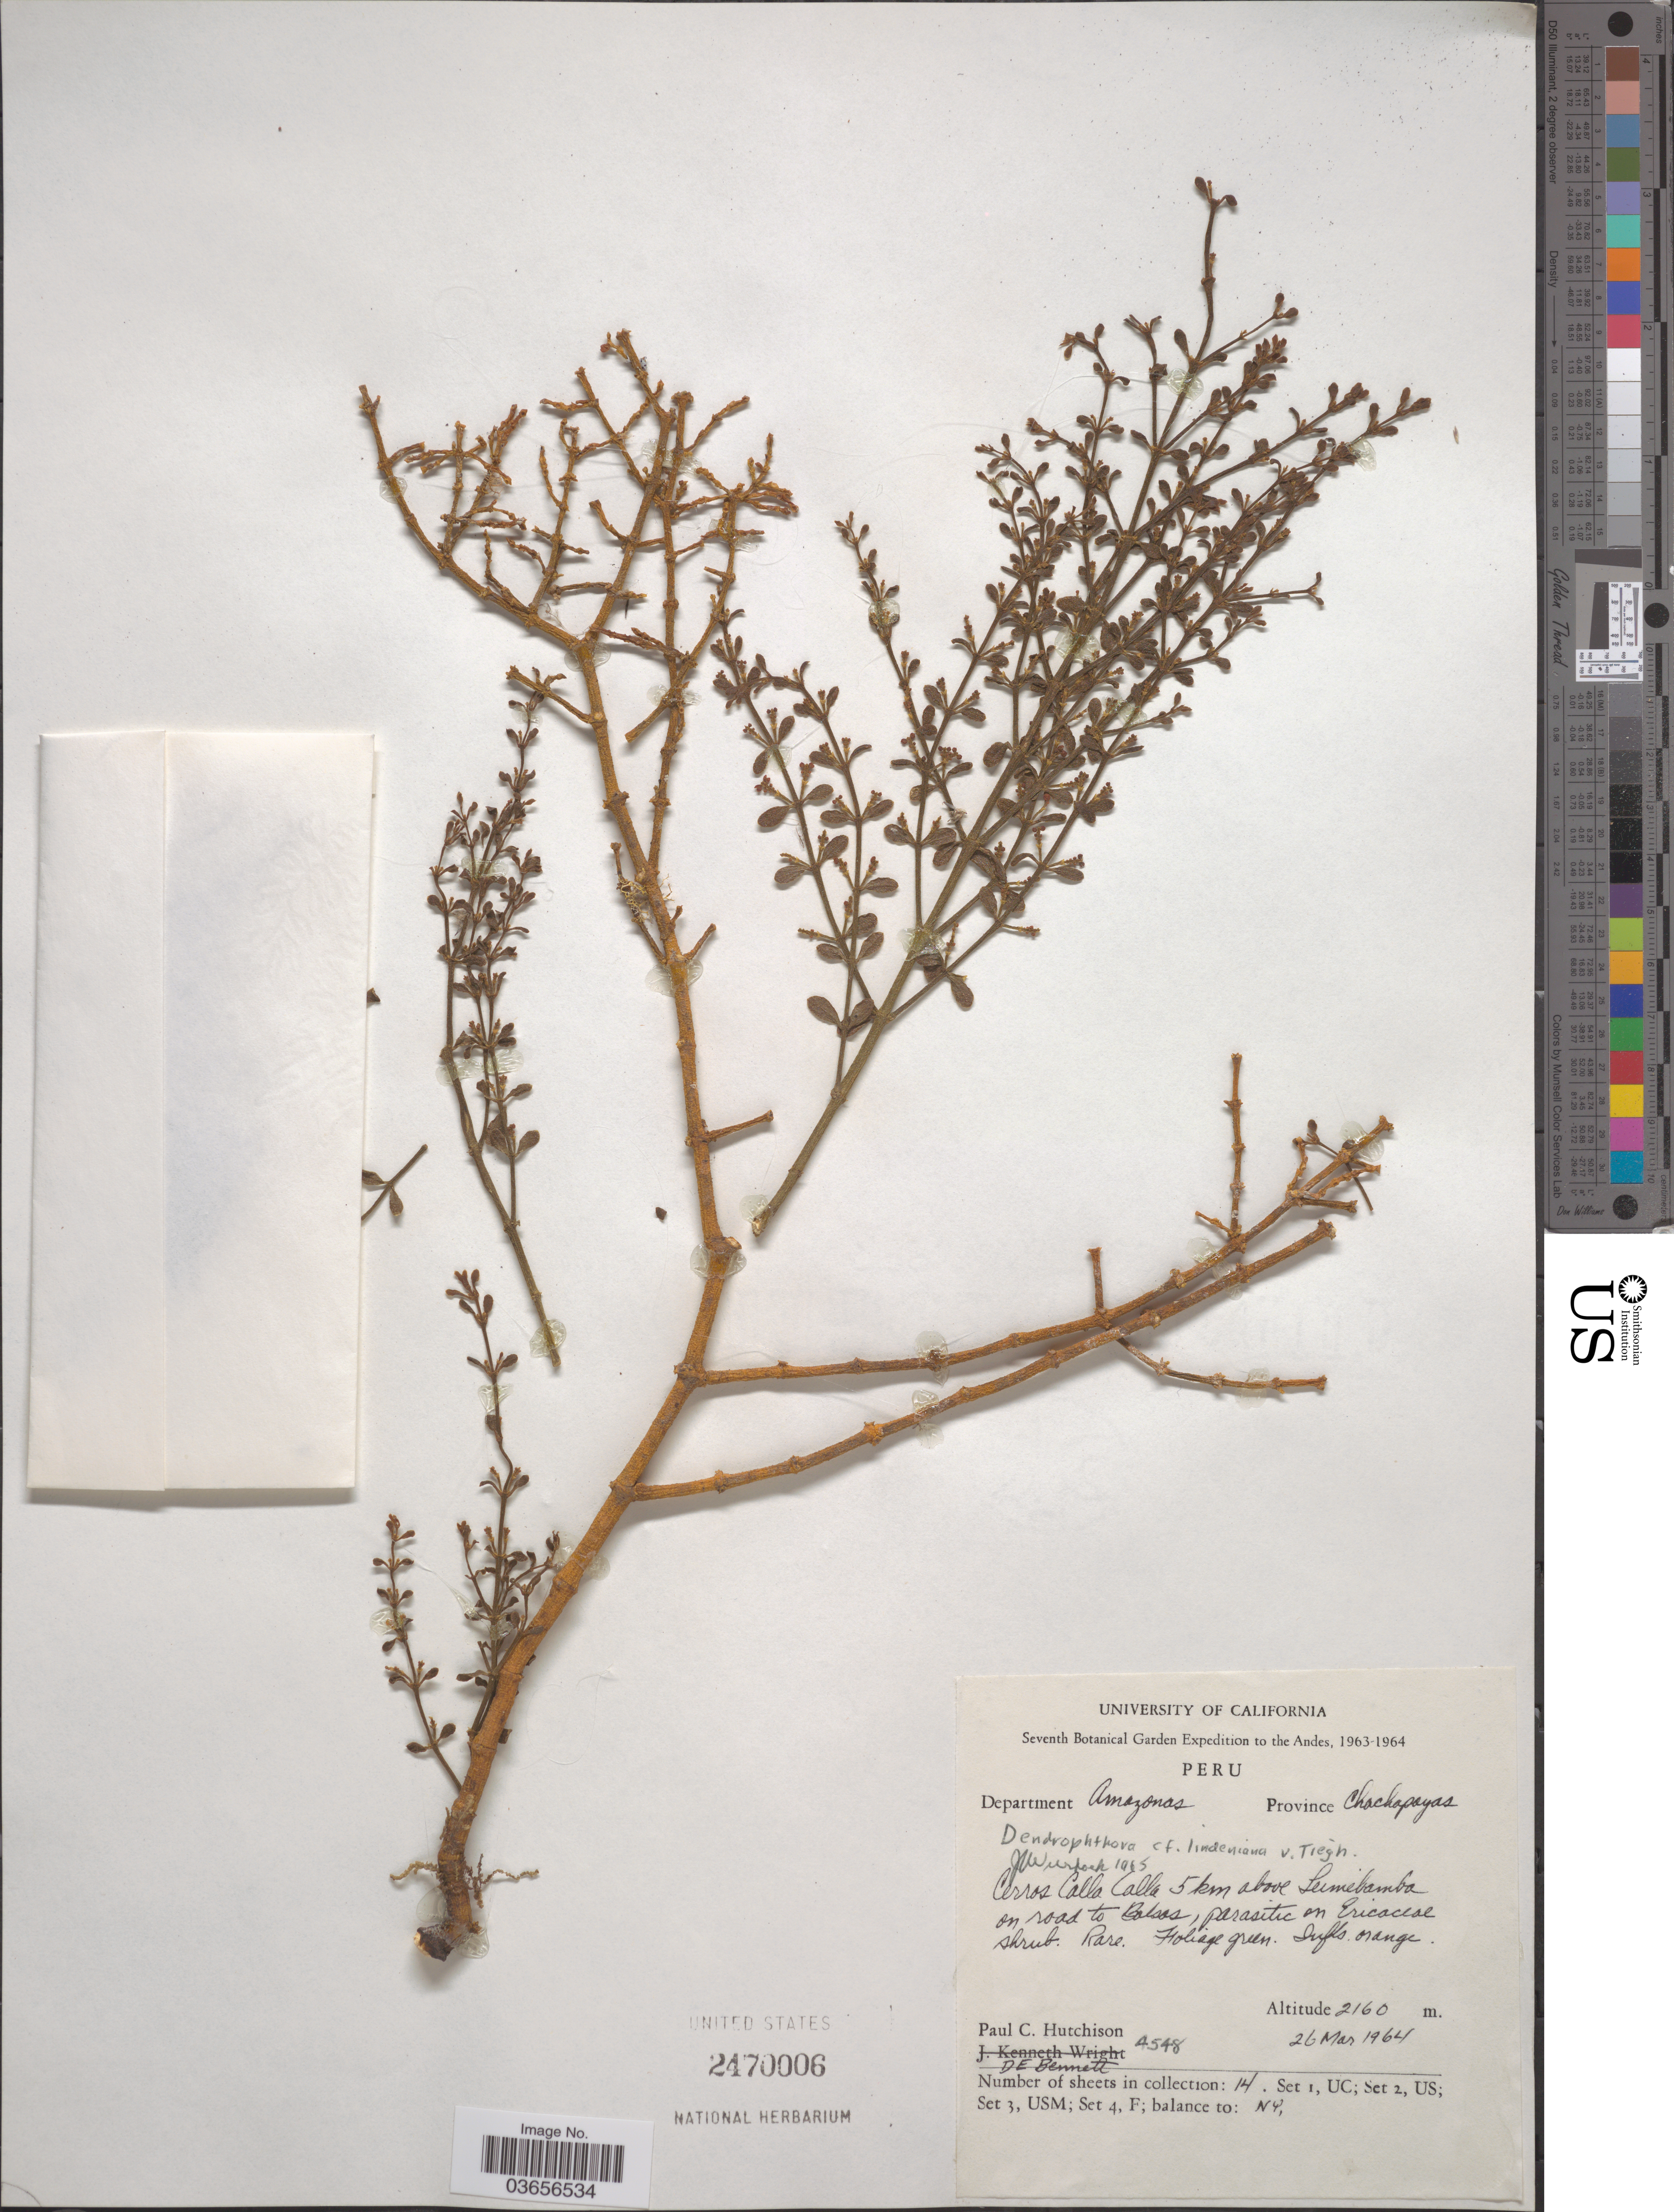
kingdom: Plantae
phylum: Tracheophyta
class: Magnoliopsida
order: Santalales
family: Viscaceae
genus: Dendrophthora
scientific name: Dendrophthora lindeniana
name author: Tiegh.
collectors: P. C. Hutchison & D. E. Bennett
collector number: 4548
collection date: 1964-03-26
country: Peru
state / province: Amazonas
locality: Andes. Department Amazonas, Province Chachapoyas. Cerros Calla Calla 5 km above Leimebamba on road to Balsas.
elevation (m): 2160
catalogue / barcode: US 2470006